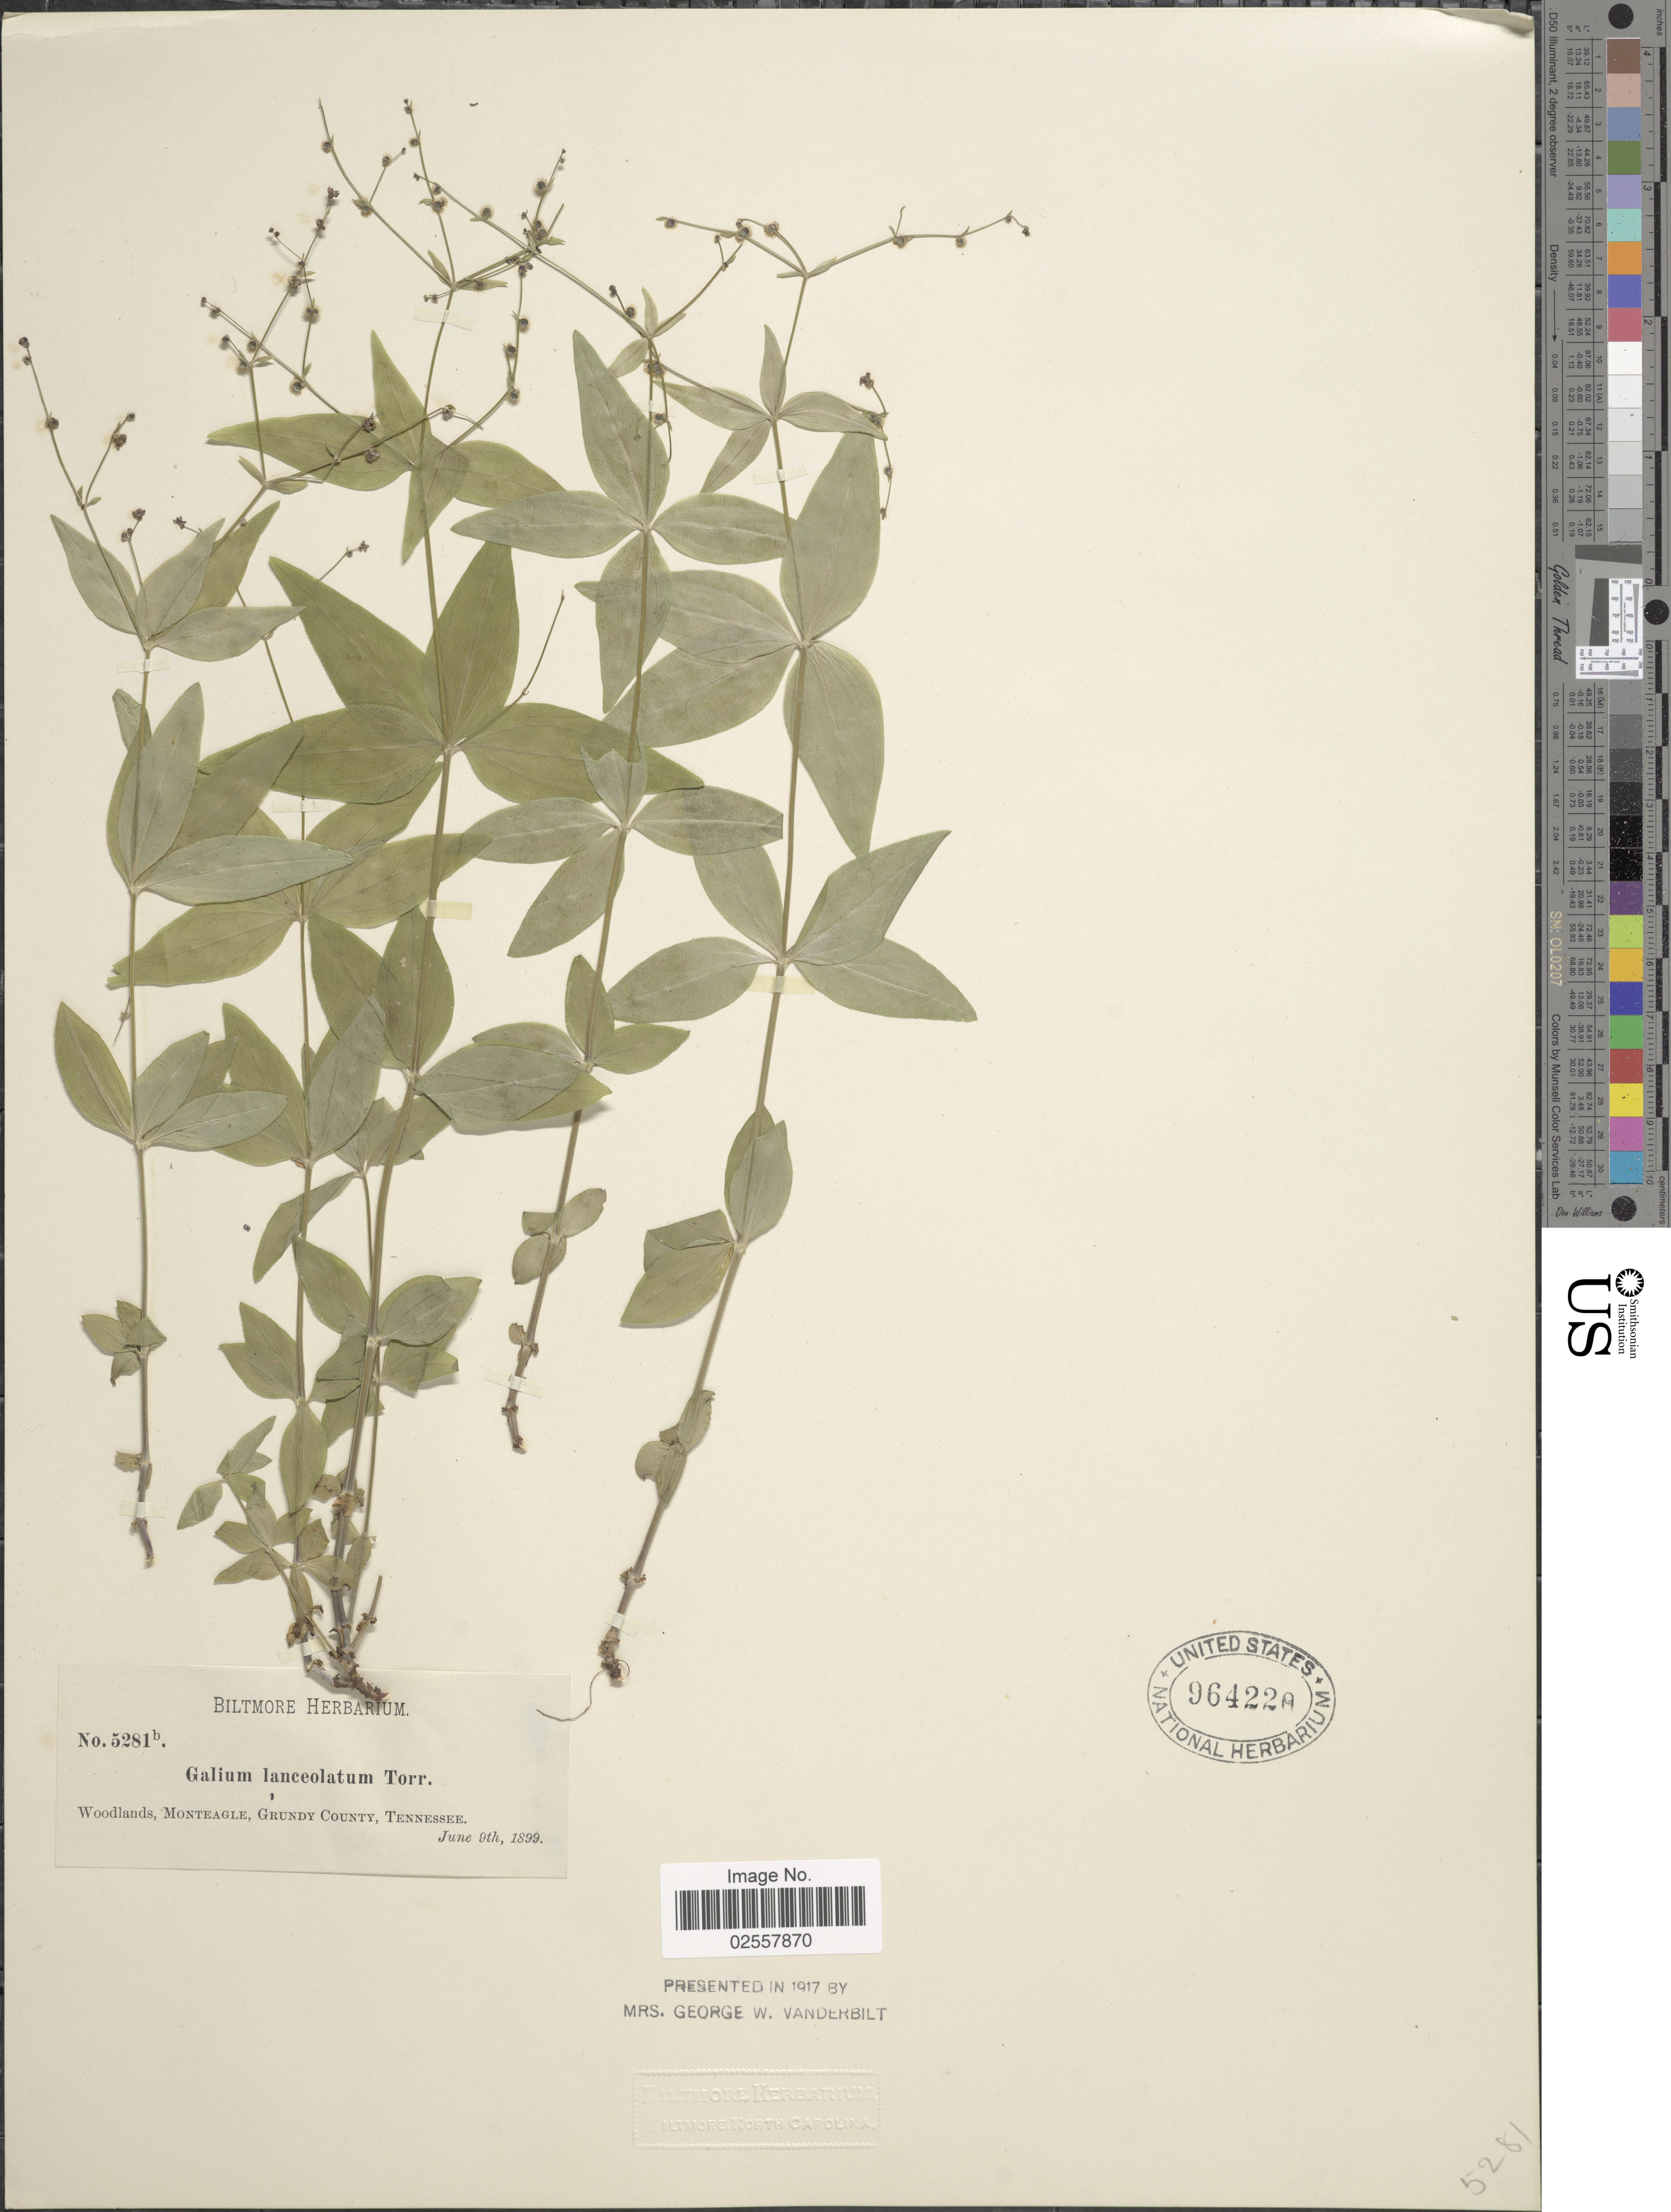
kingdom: Plantae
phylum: Tracheophyta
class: Magnoliopsida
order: Gentianales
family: Rubiaceae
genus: Galium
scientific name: Galium lanceolatum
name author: (Torr. & A. Gray) Torr.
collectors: ex herb. Biltmore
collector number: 5281b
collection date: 1899-06-09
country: United States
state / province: Tennessee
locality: Woodlands, Monteagle, Grundy County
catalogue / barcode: US 964220